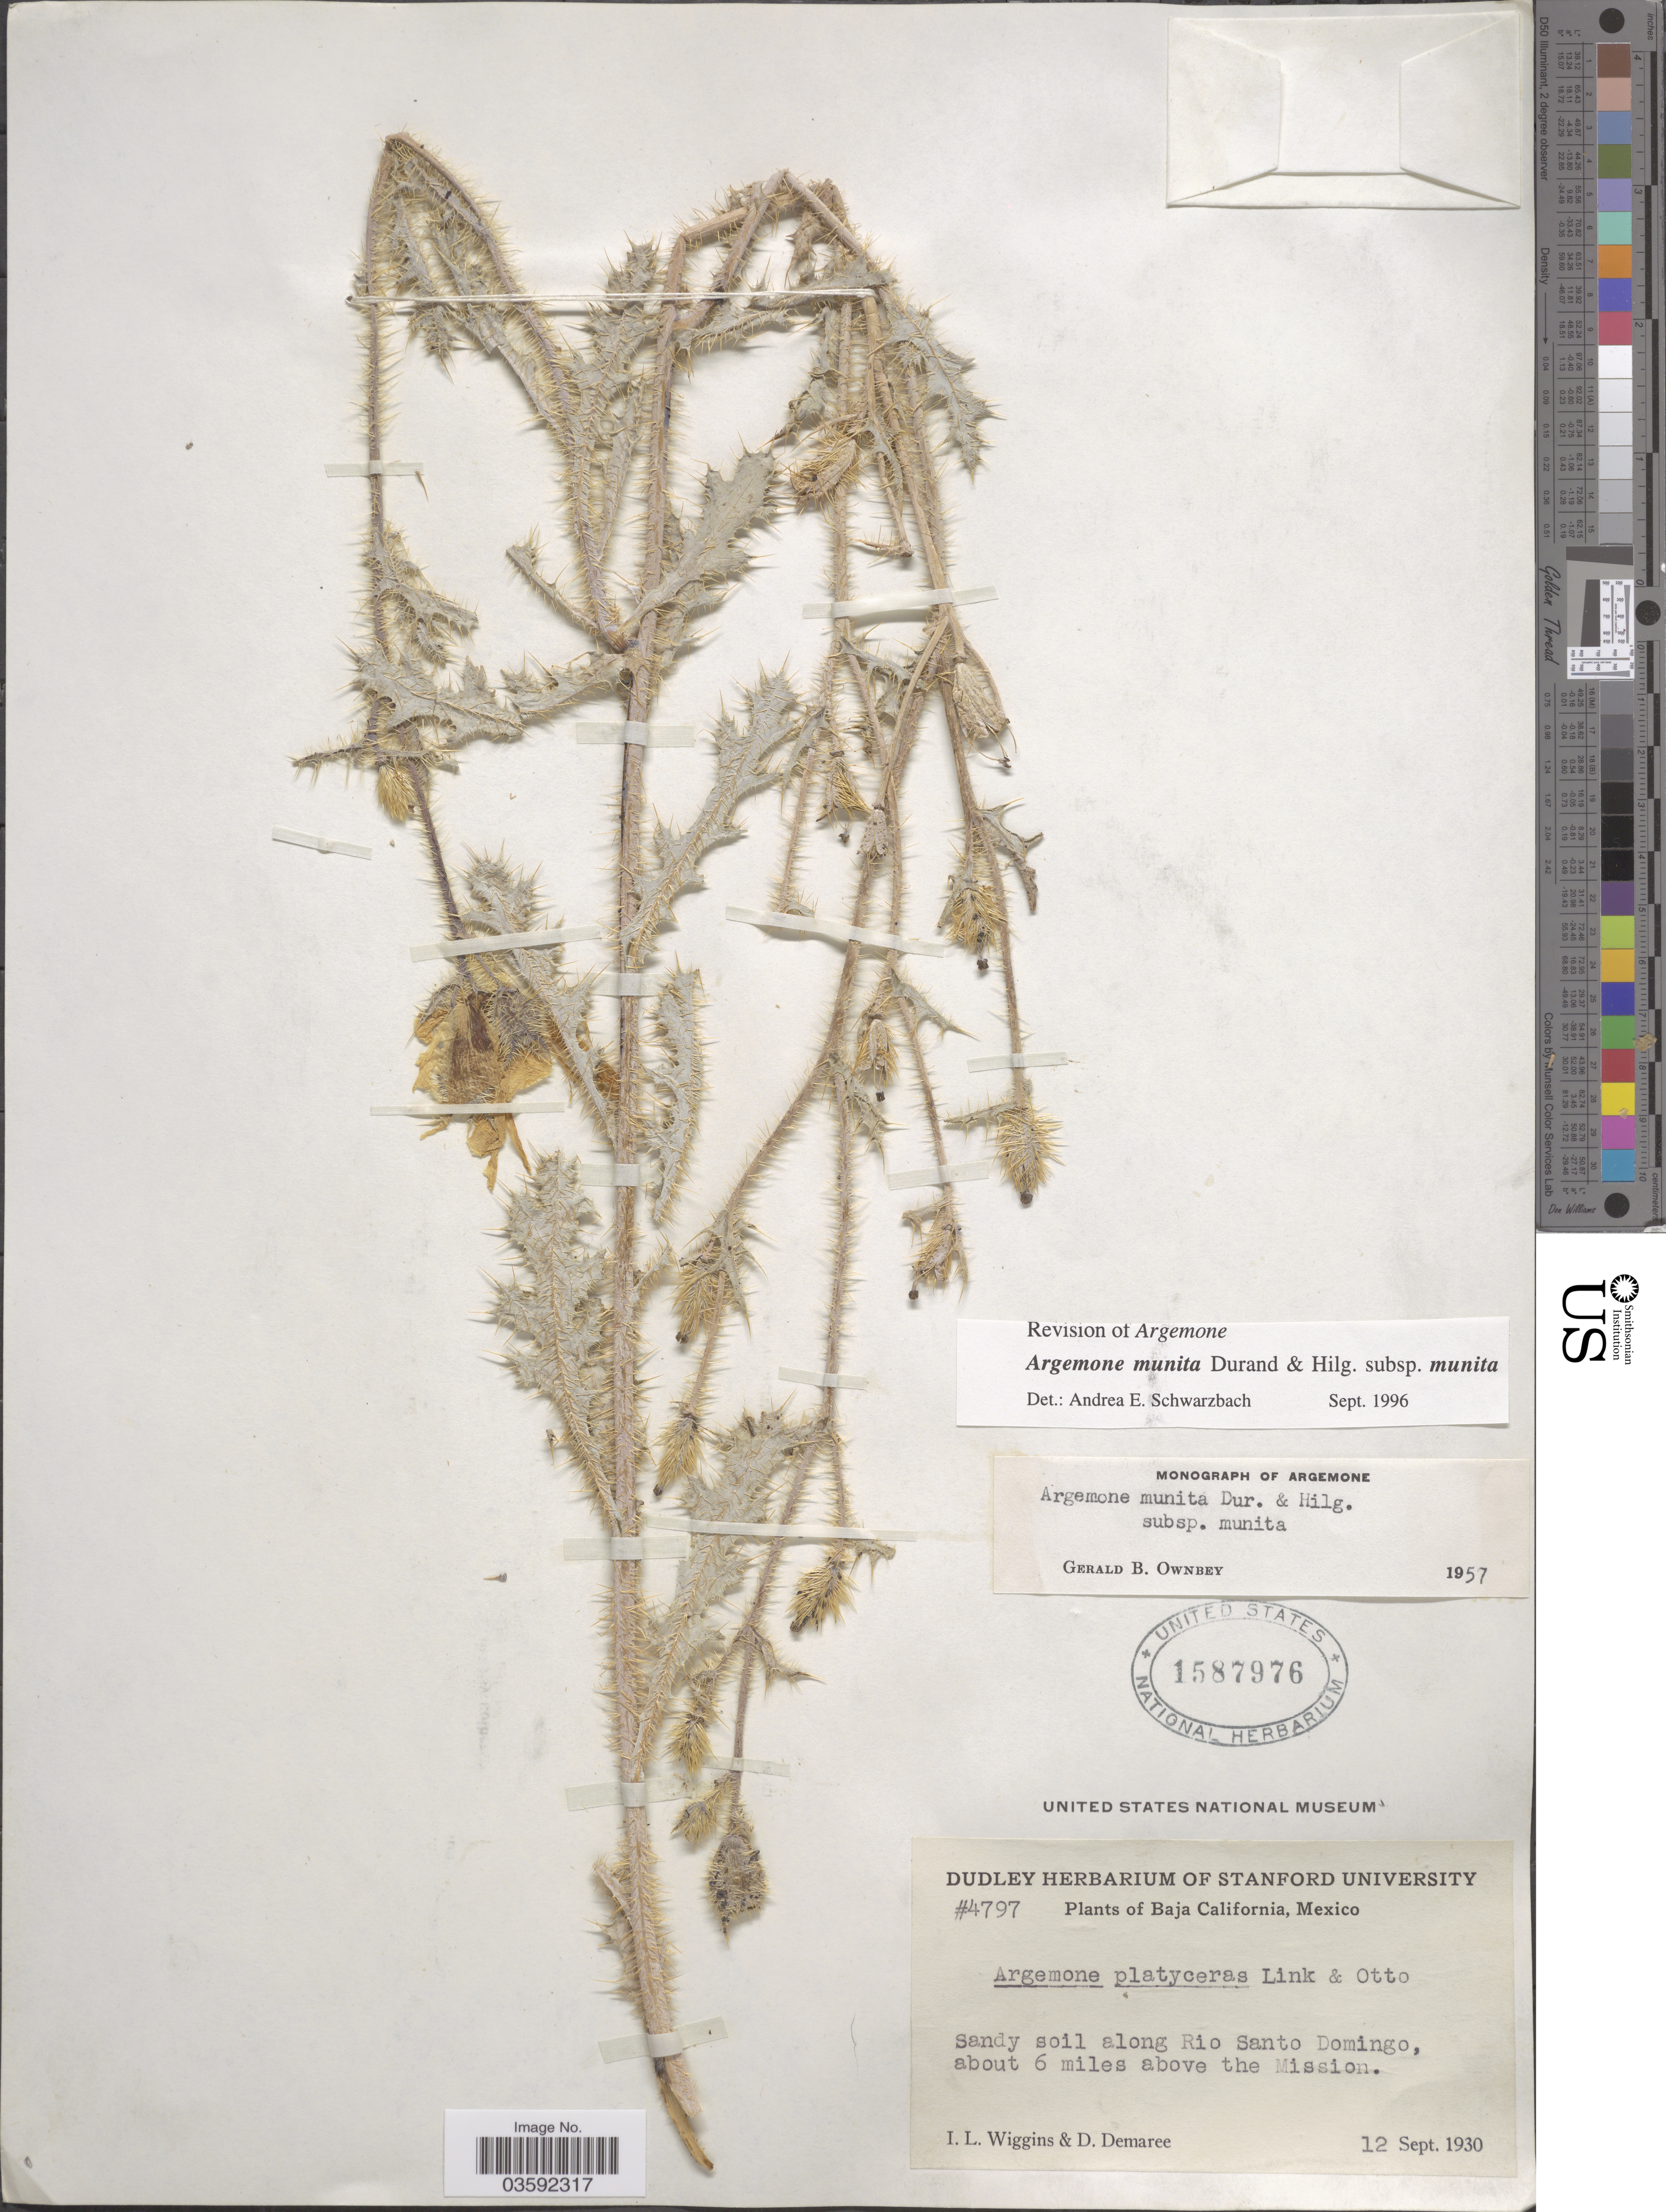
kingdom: Plantae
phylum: Tracheophyta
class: Magnoliopsida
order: Ranunculales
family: Papaveraceae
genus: Argemone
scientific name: Argemone munita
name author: Durand & Hilg.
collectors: I. L. Wiggins & D. Demaree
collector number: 4797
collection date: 1930-09-12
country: Mexico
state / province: Baja California Norte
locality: Sandy soil along Rio Santo Domingo, about 6 miles above the Mission.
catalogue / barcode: US 1587976